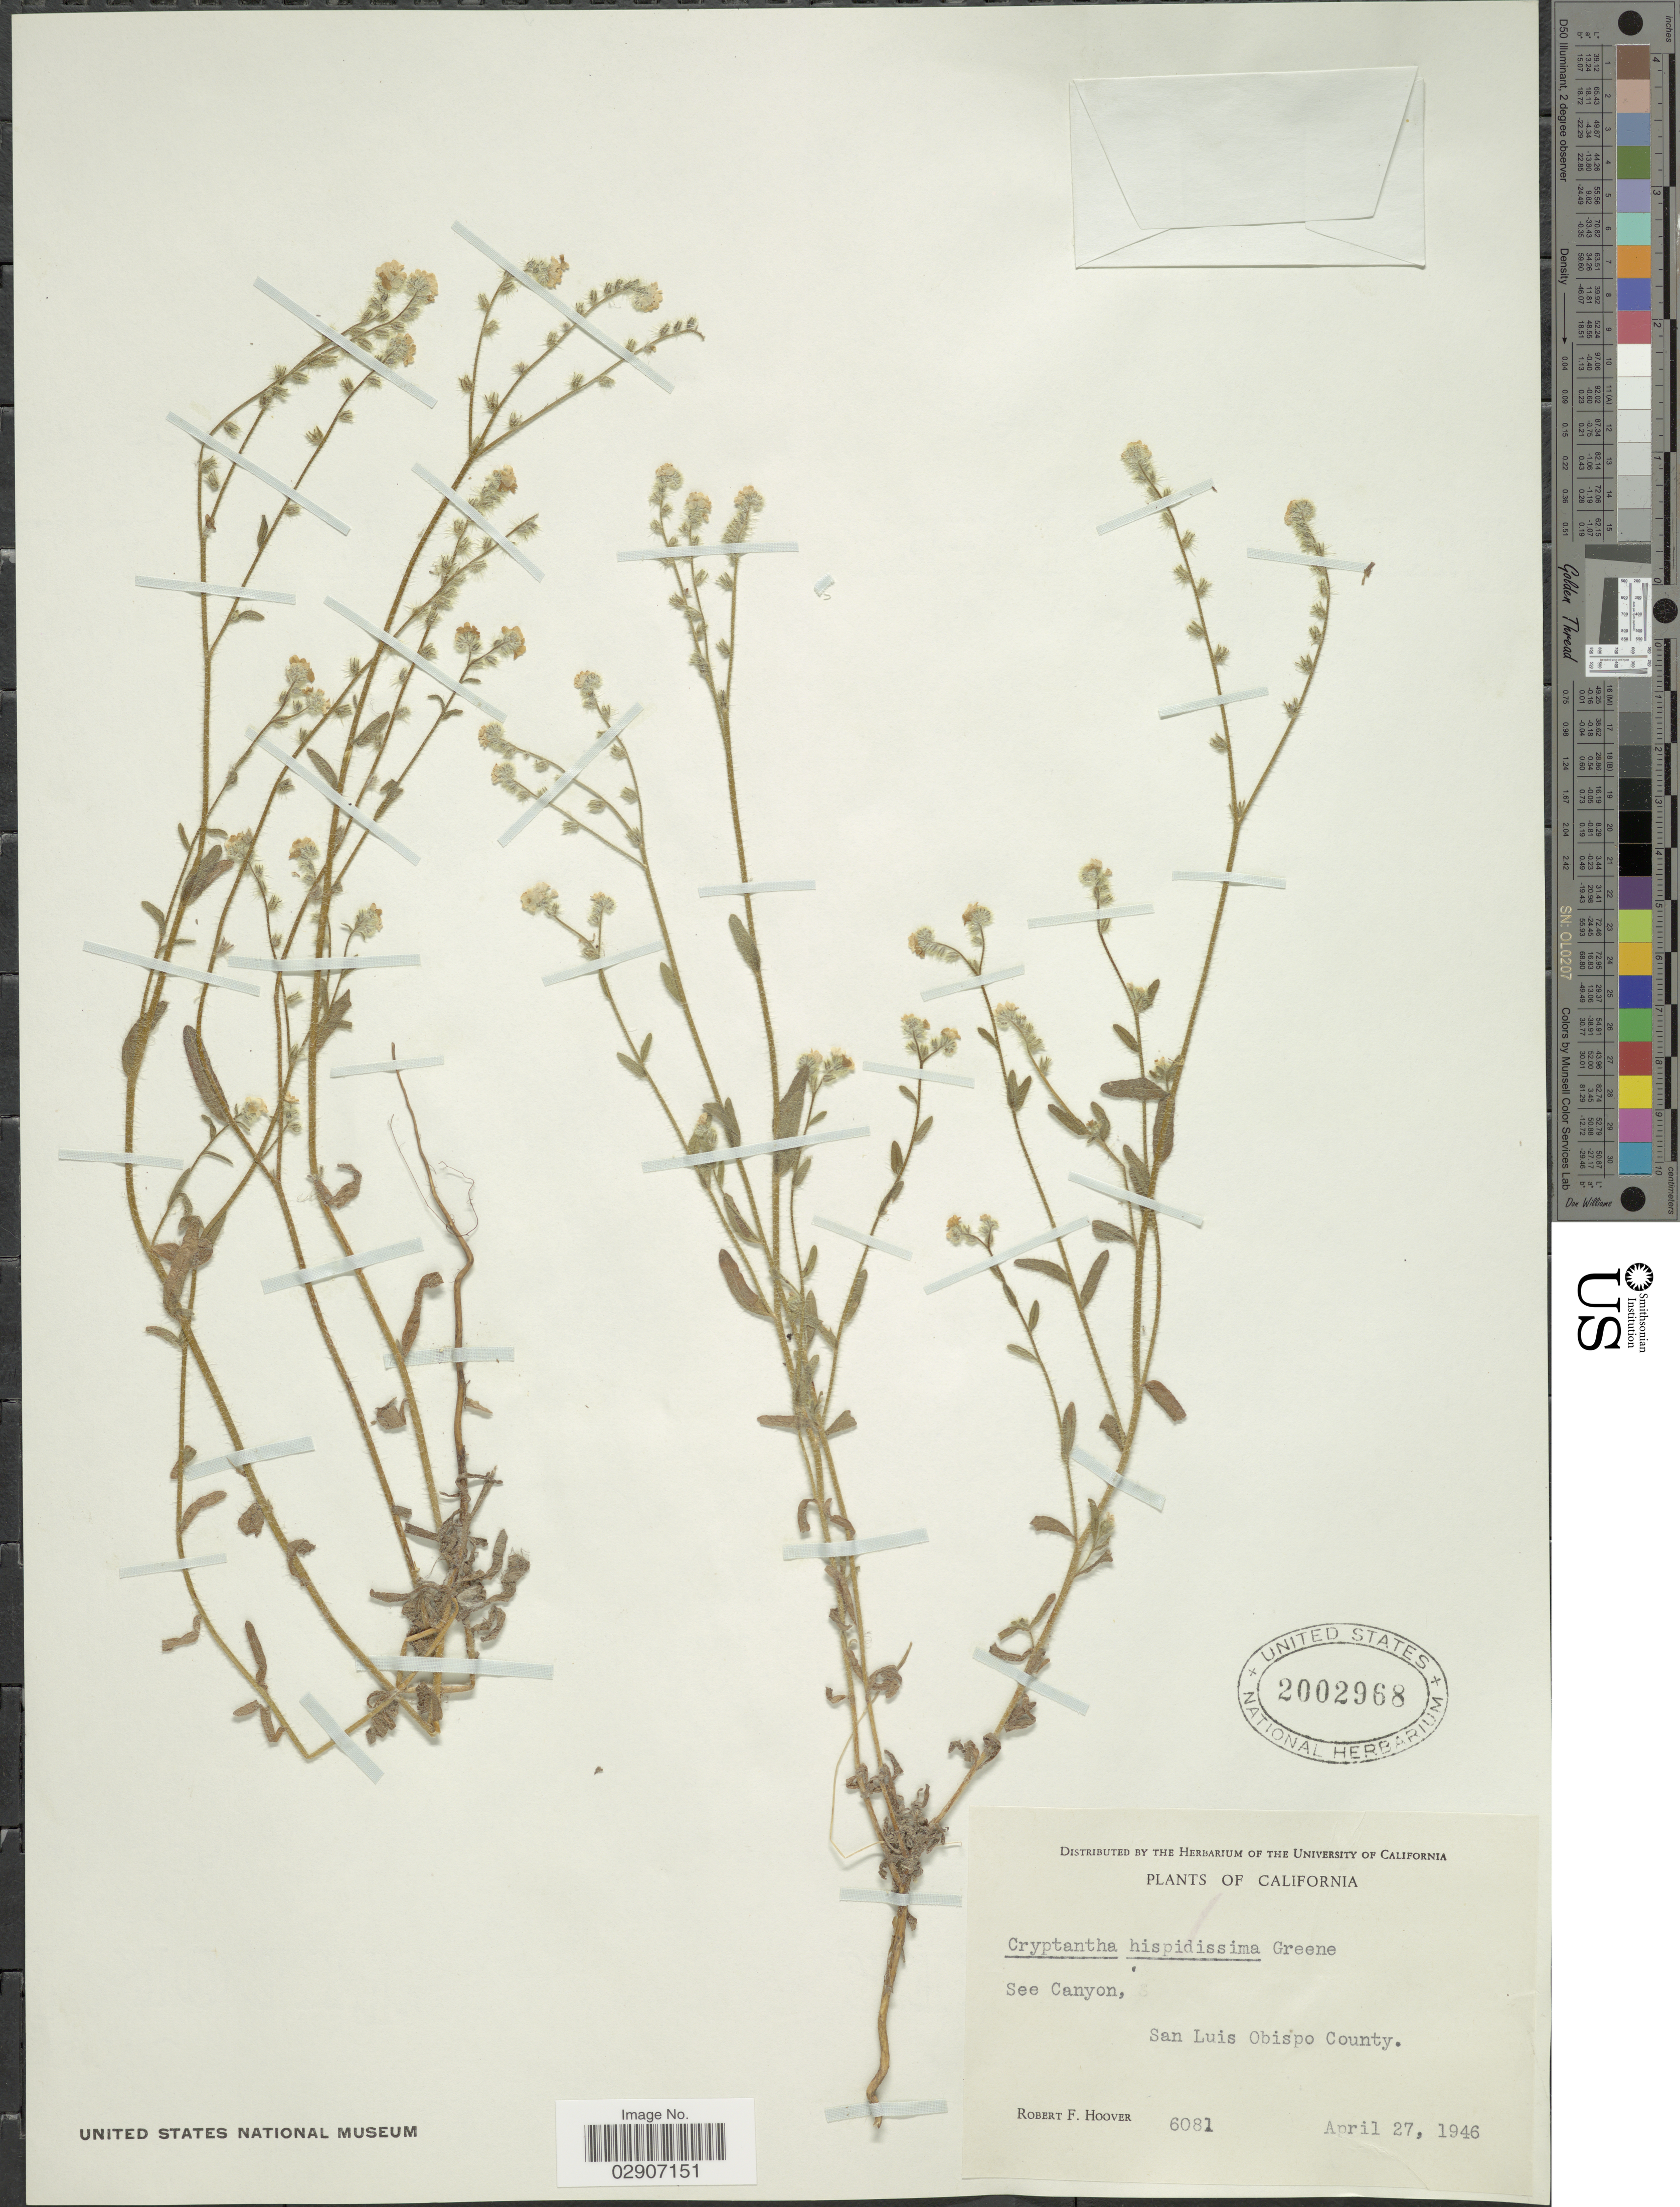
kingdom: Plantae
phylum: Tracheophyta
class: Magnoliopsida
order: Boraginales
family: Boraginaceae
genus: Cryptantha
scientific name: Cryptantha clevelandii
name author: Greene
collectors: R. F. Hoover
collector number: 6081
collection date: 1946-04-27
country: United States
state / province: California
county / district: San Luis Obispo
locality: See Canyon, San Luis Obispo County.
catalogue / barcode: US 2002968